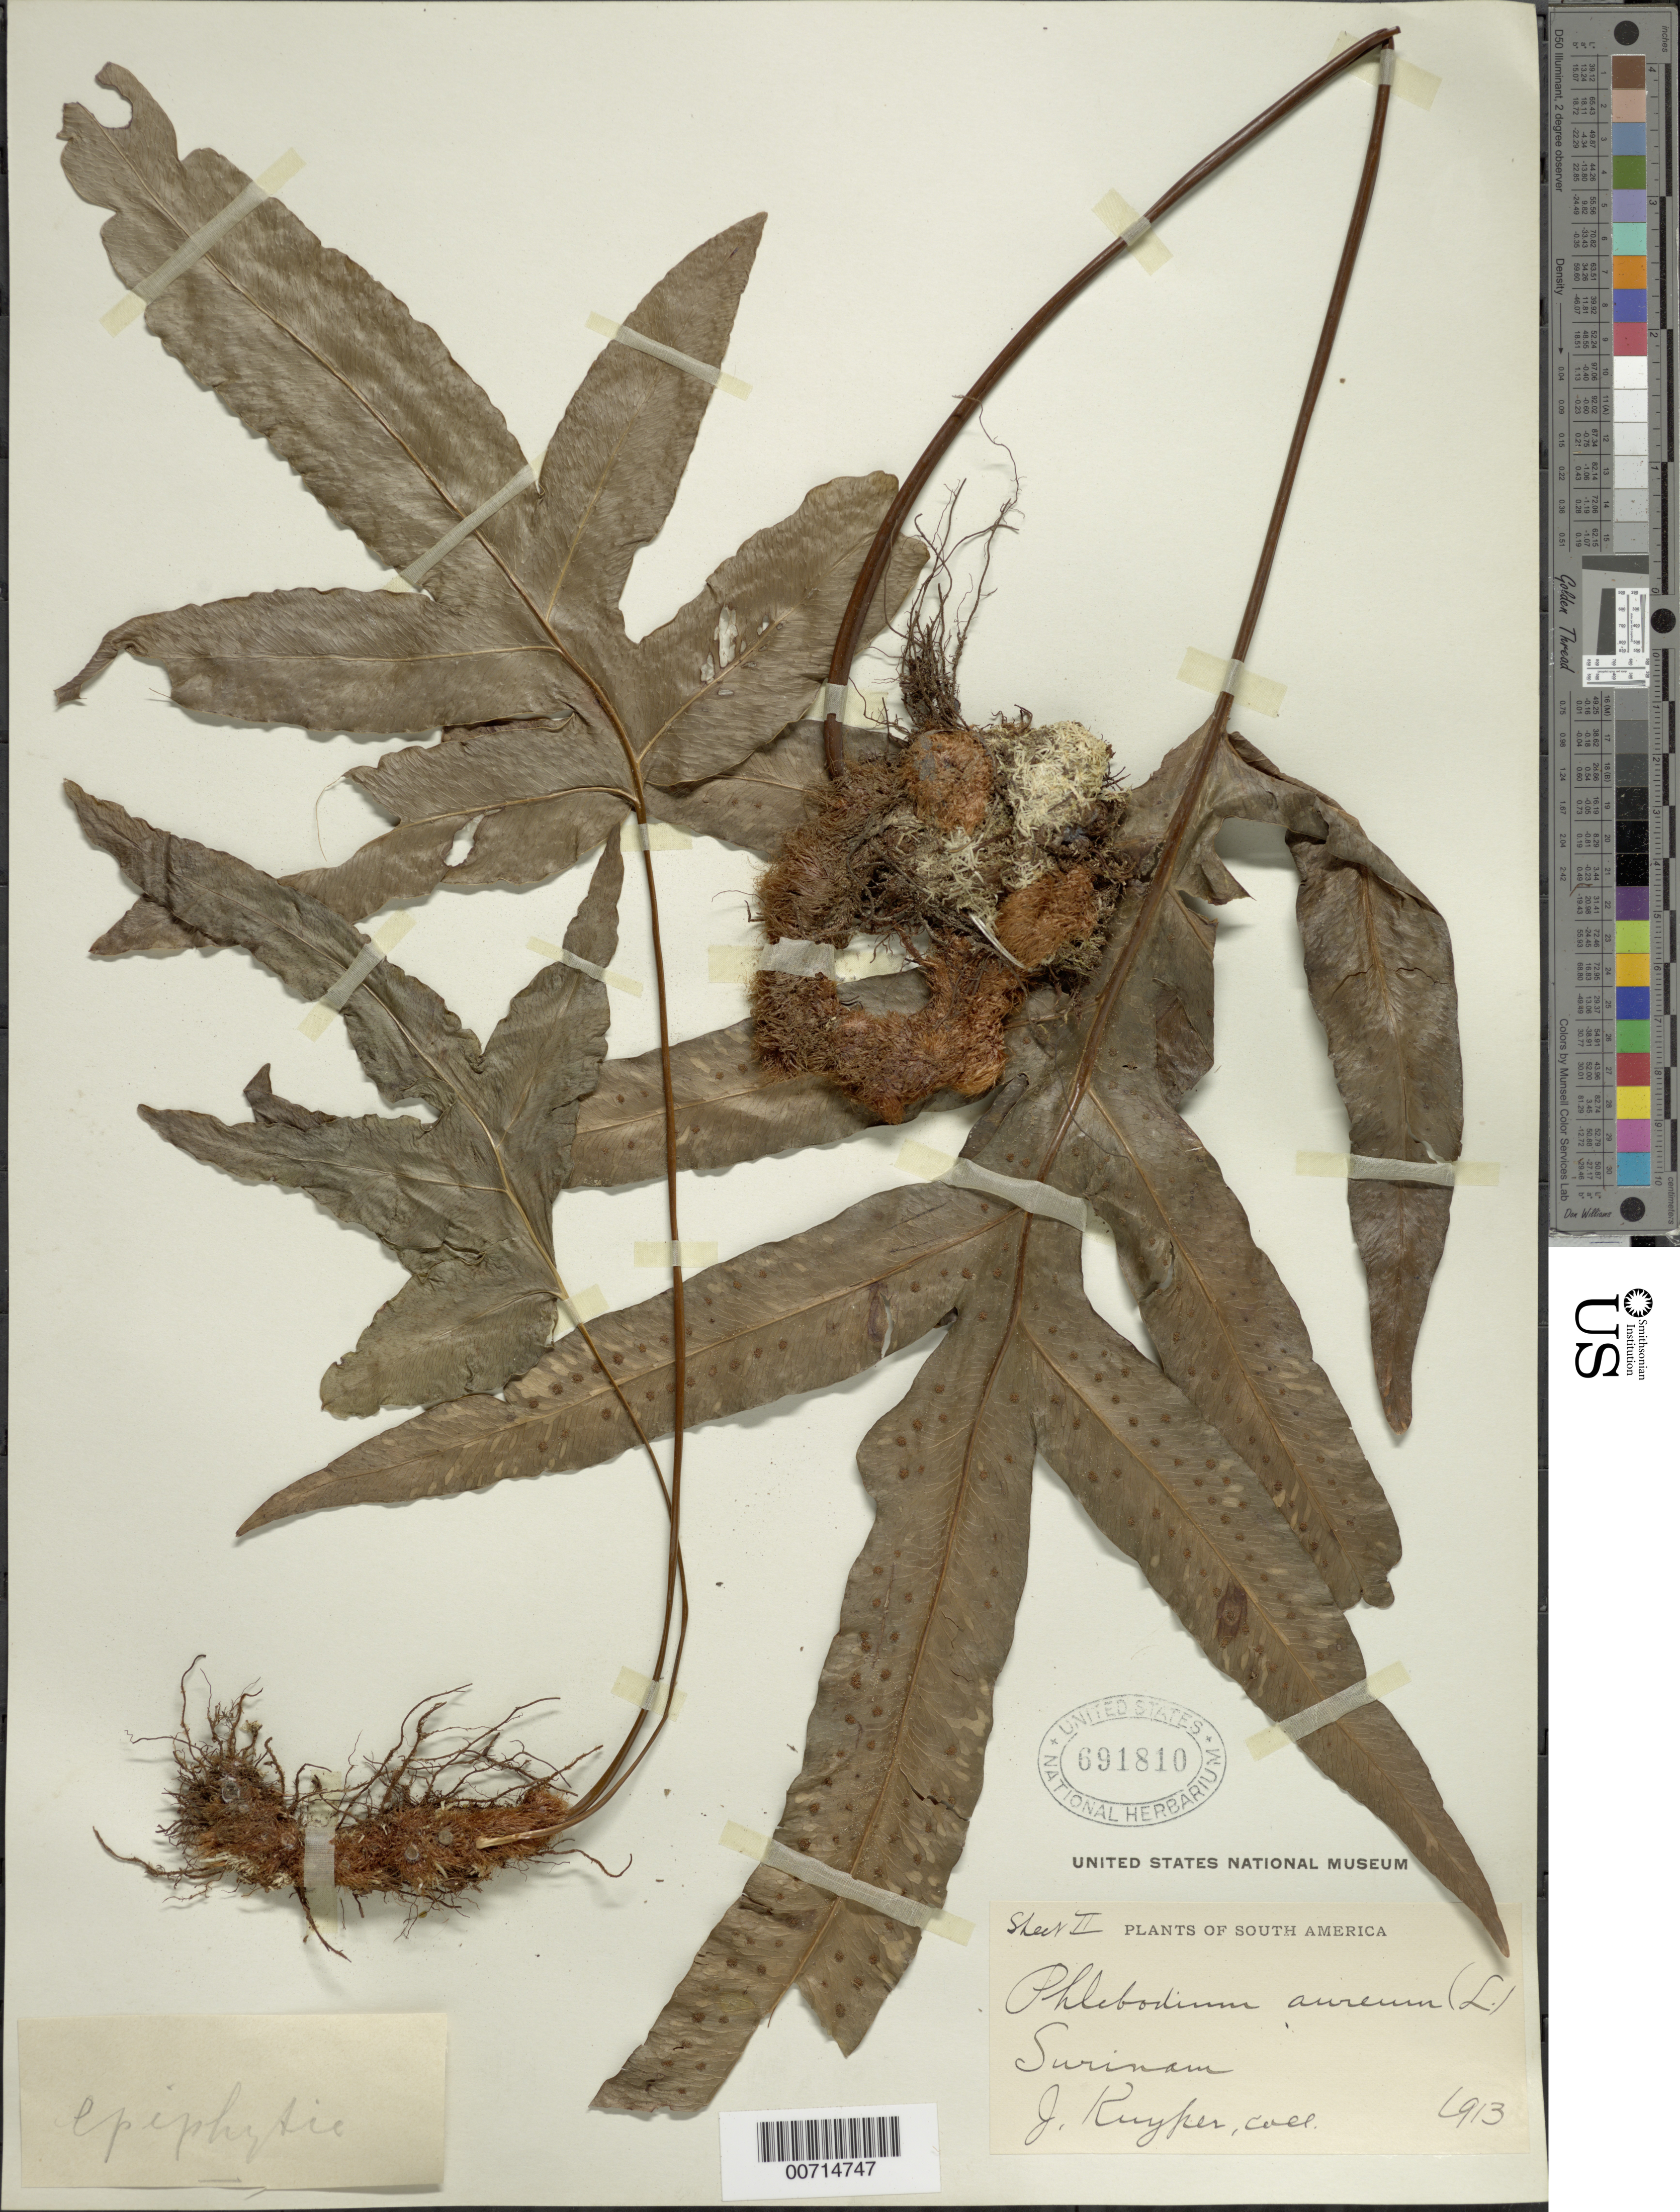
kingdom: Plantae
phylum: Tracheophyta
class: Polypodiopsida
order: Polypodiales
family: Polypodiaceae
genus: Phlebodium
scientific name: Phlebodium aureum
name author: (L.) J. Sm.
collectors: J. Kuyper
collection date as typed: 1913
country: Suriname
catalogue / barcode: US 691810